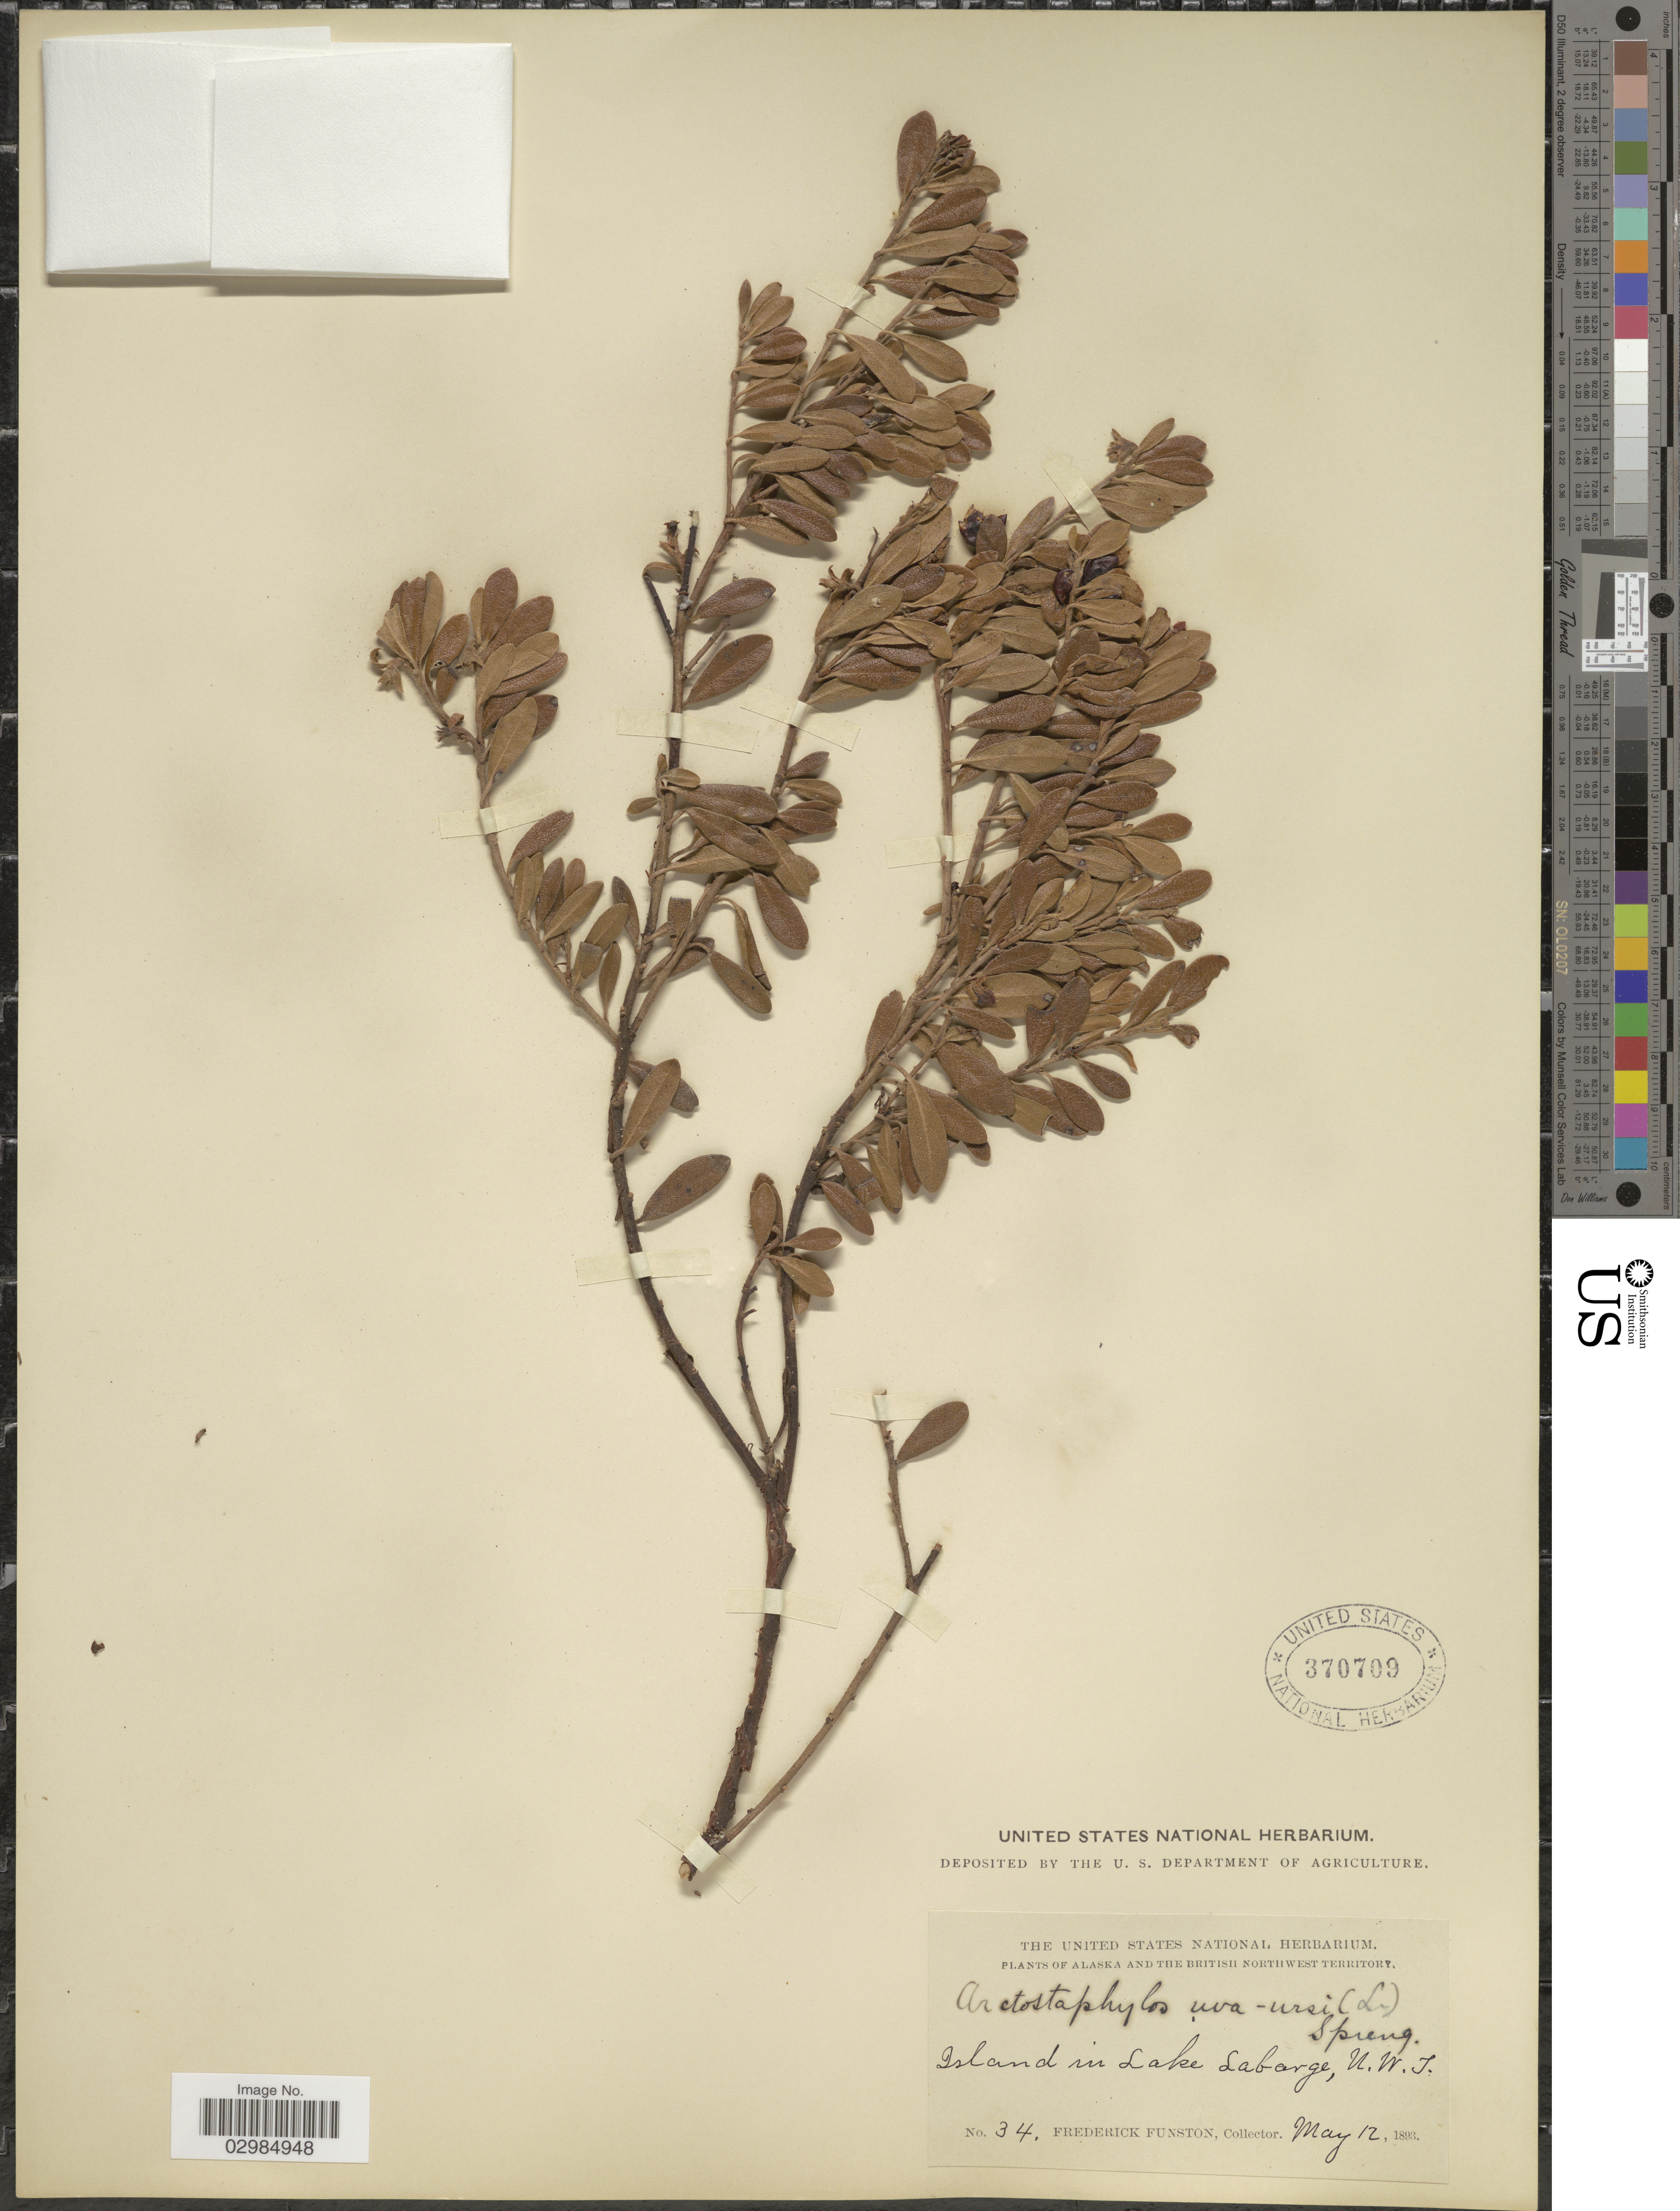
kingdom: Plantae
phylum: Tracheophyta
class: Magnoliopsida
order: Ericales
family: Ericaceae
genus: Arctostaphylos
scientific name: Arctostaphylos uva-ursi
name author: (L.) Spreng.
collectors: F. Funston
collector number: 34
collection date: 1893-05-12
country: Canada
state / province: Northwest Territories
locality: British Northwest Territory. Island in Lake Labarge, N.W.T.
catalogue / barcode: US 370709